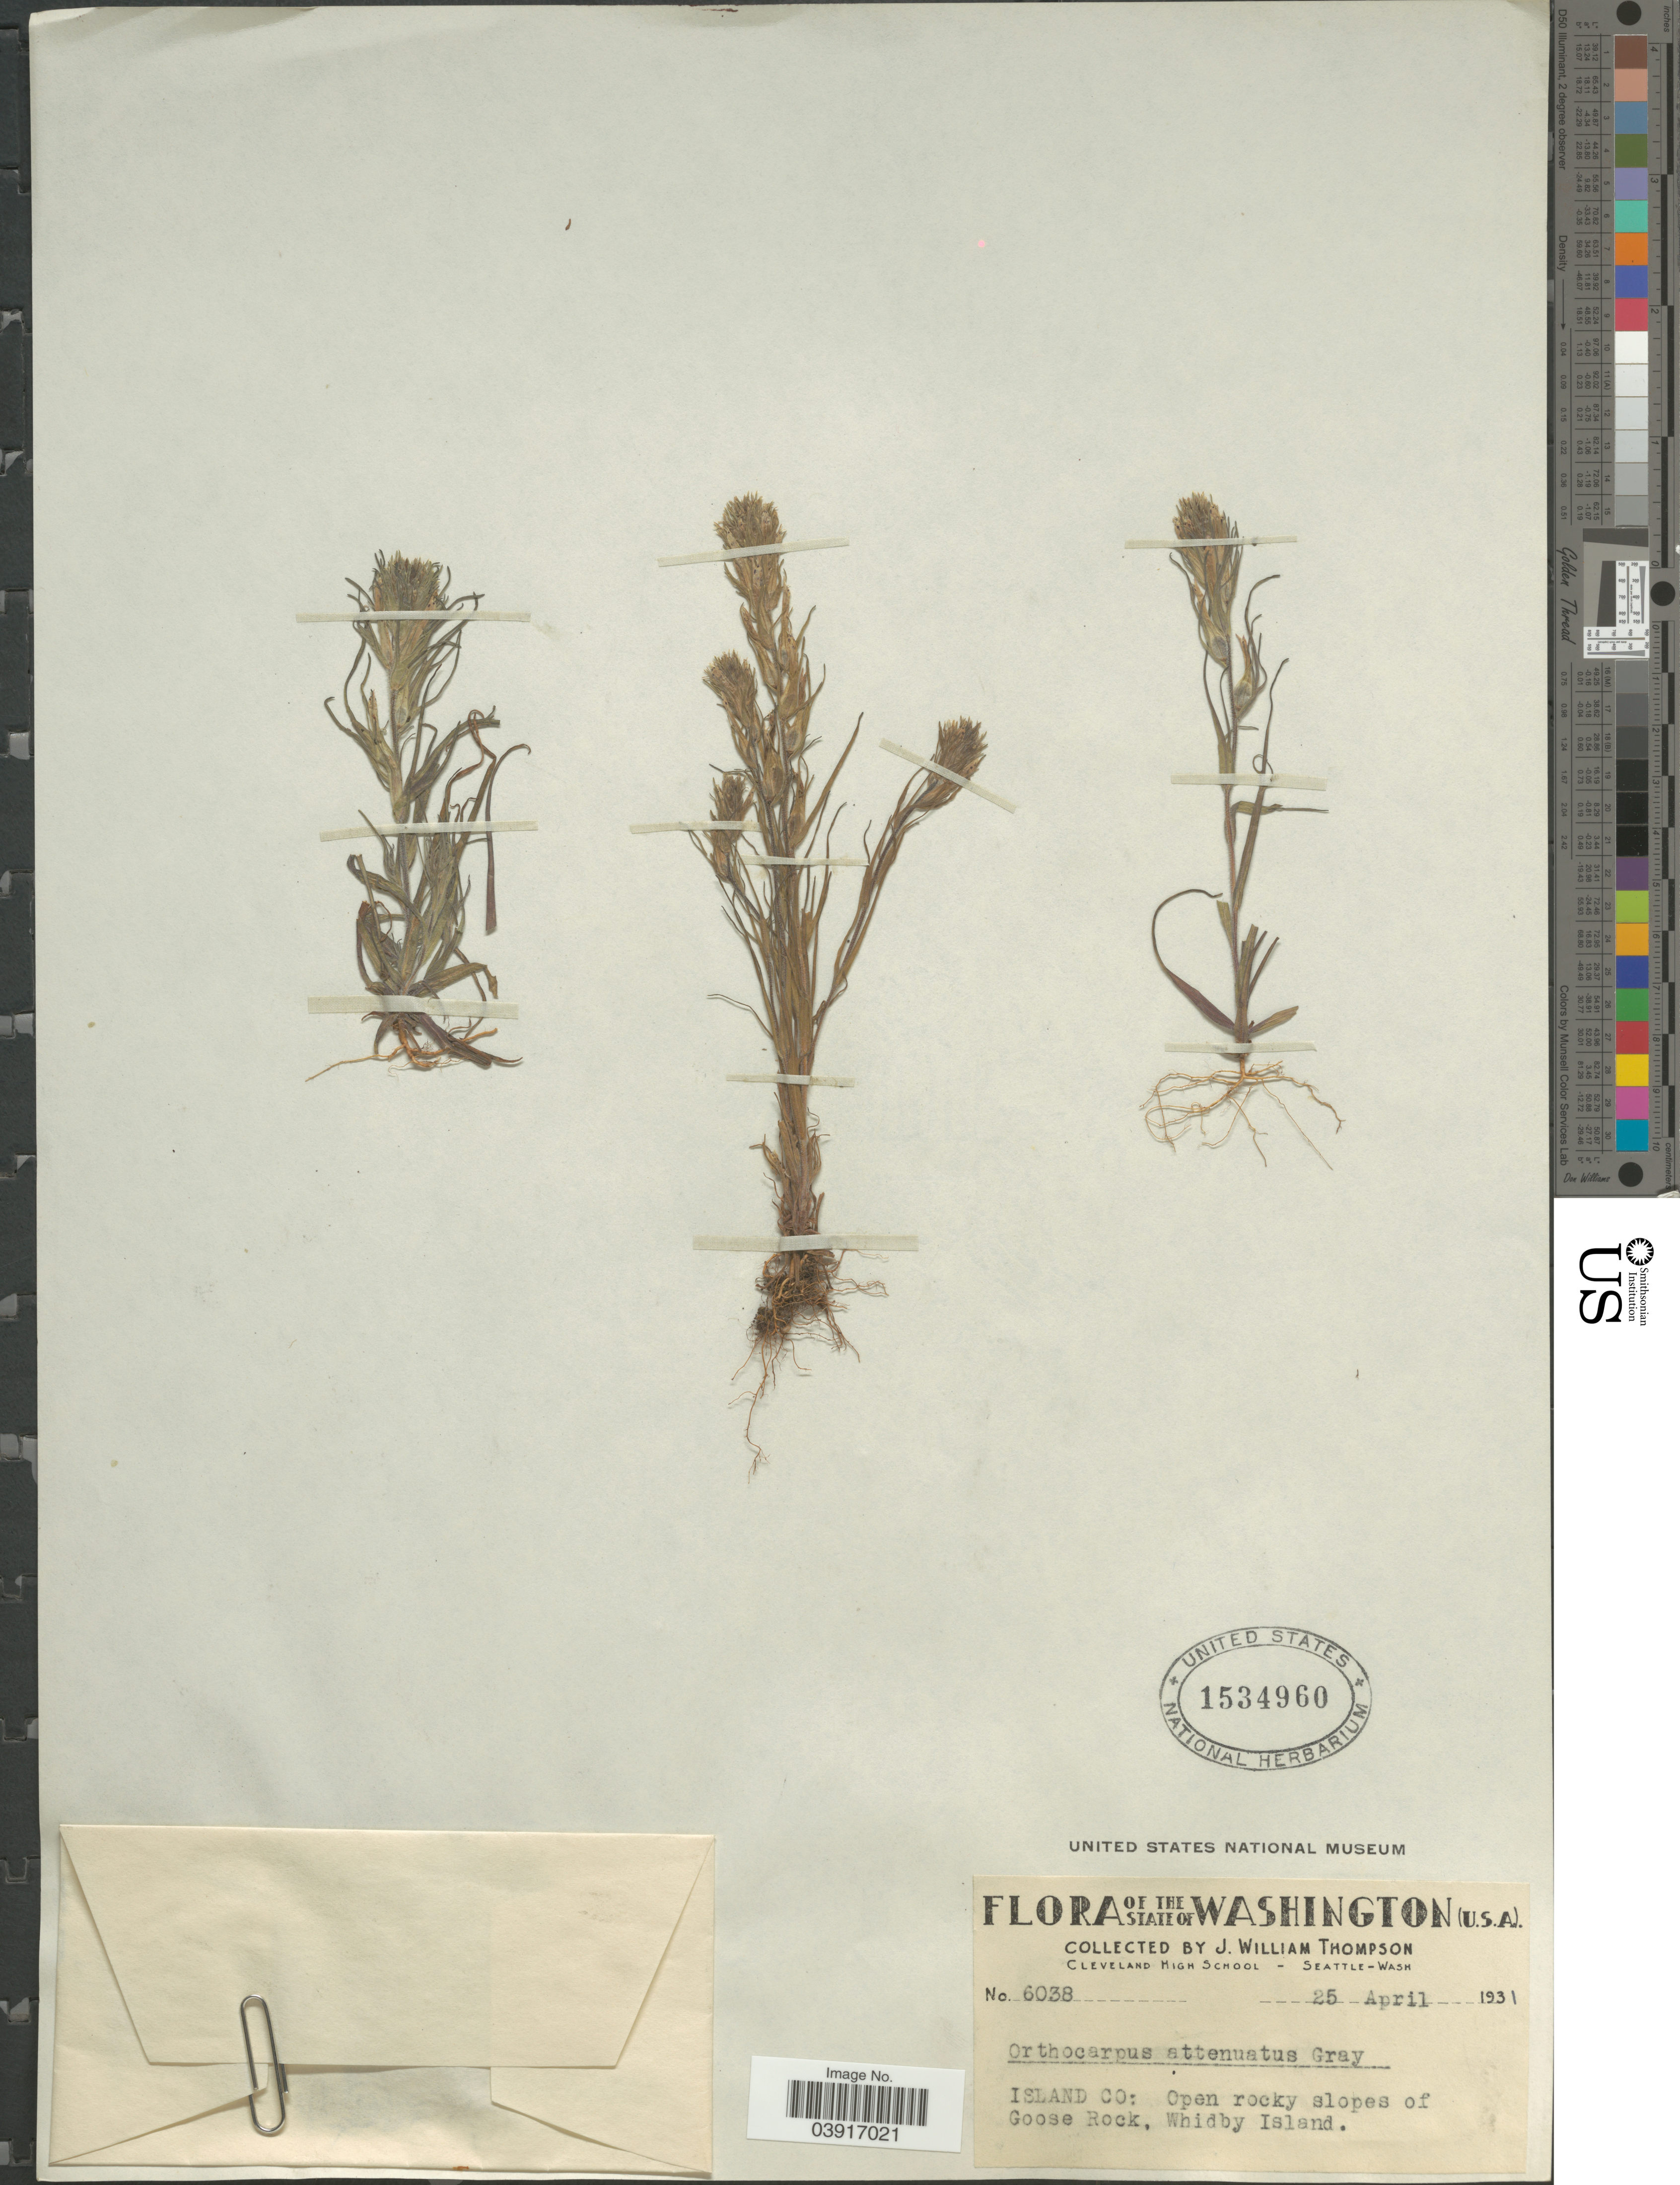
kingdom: Plantae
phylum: Tracheophyta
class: Magnoliopsida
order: Lamiales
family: Orobanchaceae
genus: Orthocarpus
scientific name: Orthocarpus attenuatus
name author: A. Gray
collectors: J. W. Thompson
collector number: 6038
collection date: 1931-04-25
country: United States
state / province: Washington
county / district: Island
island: Whidbey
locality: Island Co: Open rocky slopes of Goose Rock, Whidby Island.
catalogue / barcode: US 1534960